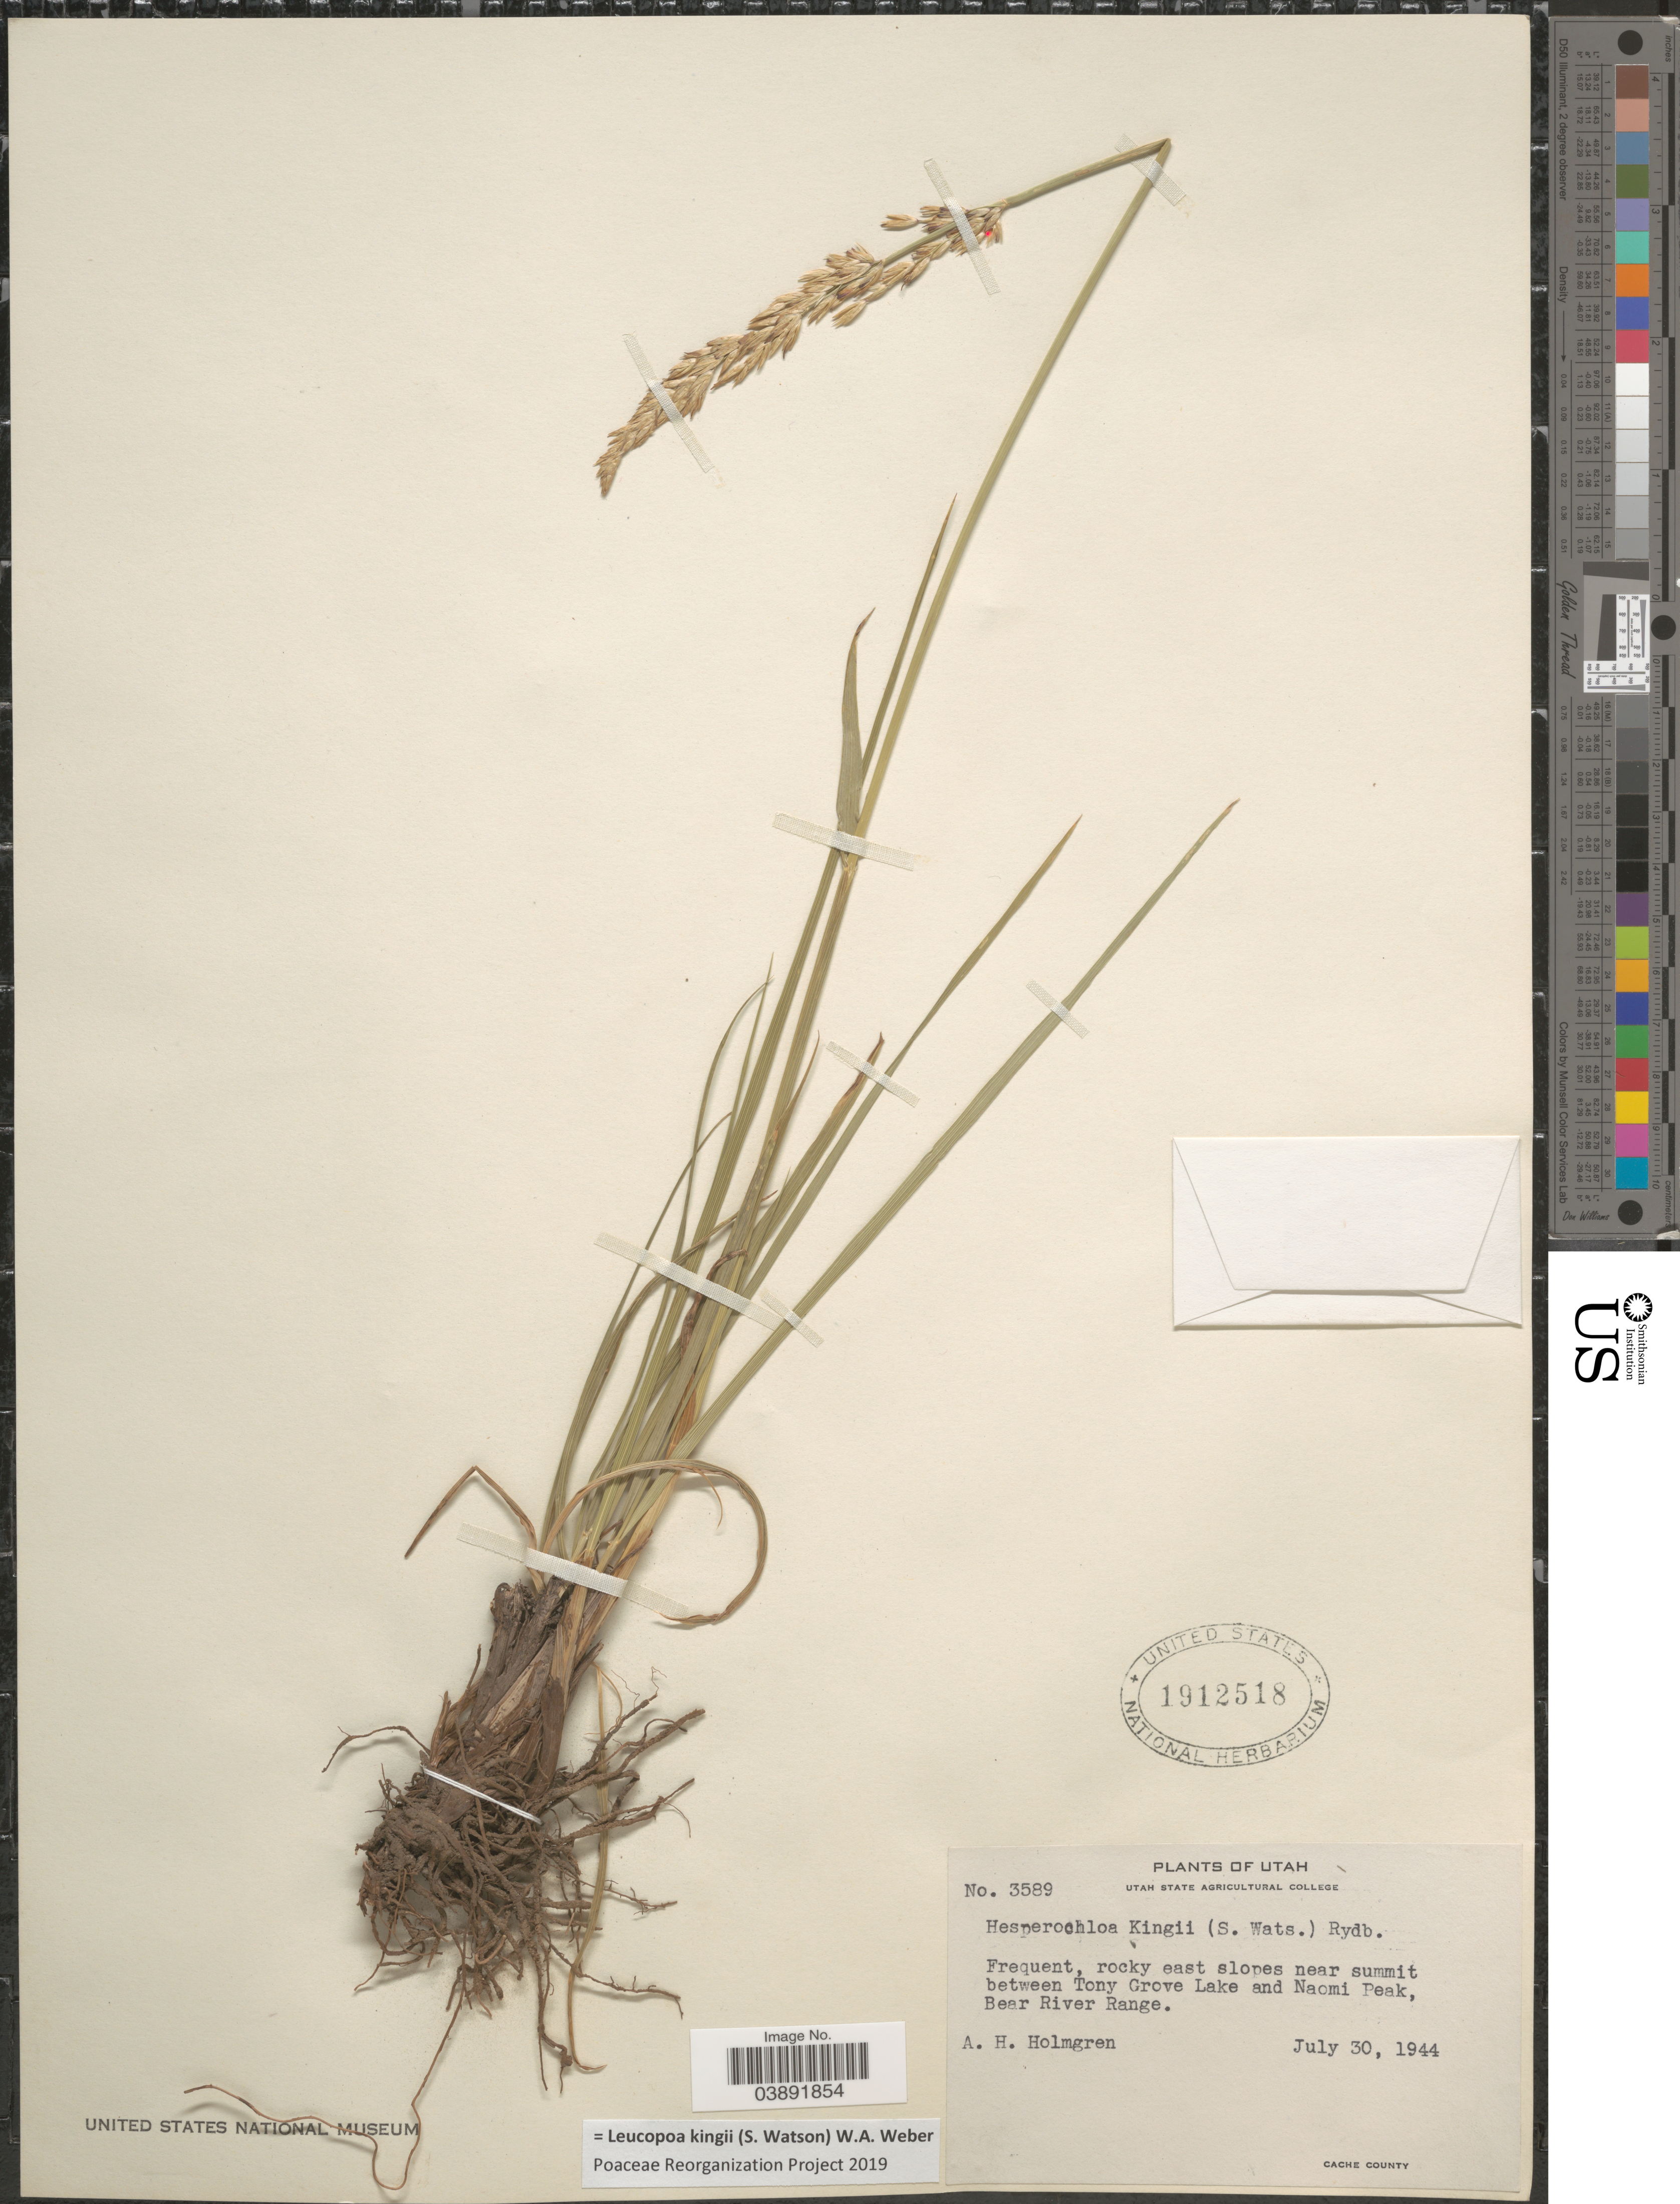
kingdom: Plantae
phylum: Tracheophyta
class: Liliopsida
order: Poales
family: Poaceae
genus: Hesperochloa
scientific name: Hesperochloa kingii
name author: (S. Watson) Rydb.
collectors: A. H. Holmgren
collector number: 3589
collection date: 1944-07-30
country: United States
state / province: Utah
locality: Frequrny, rocky east slopes near summit between Tony Grove Lake and Naomi Peak, Bear River Range. Cache County.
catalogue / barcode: US 1912518